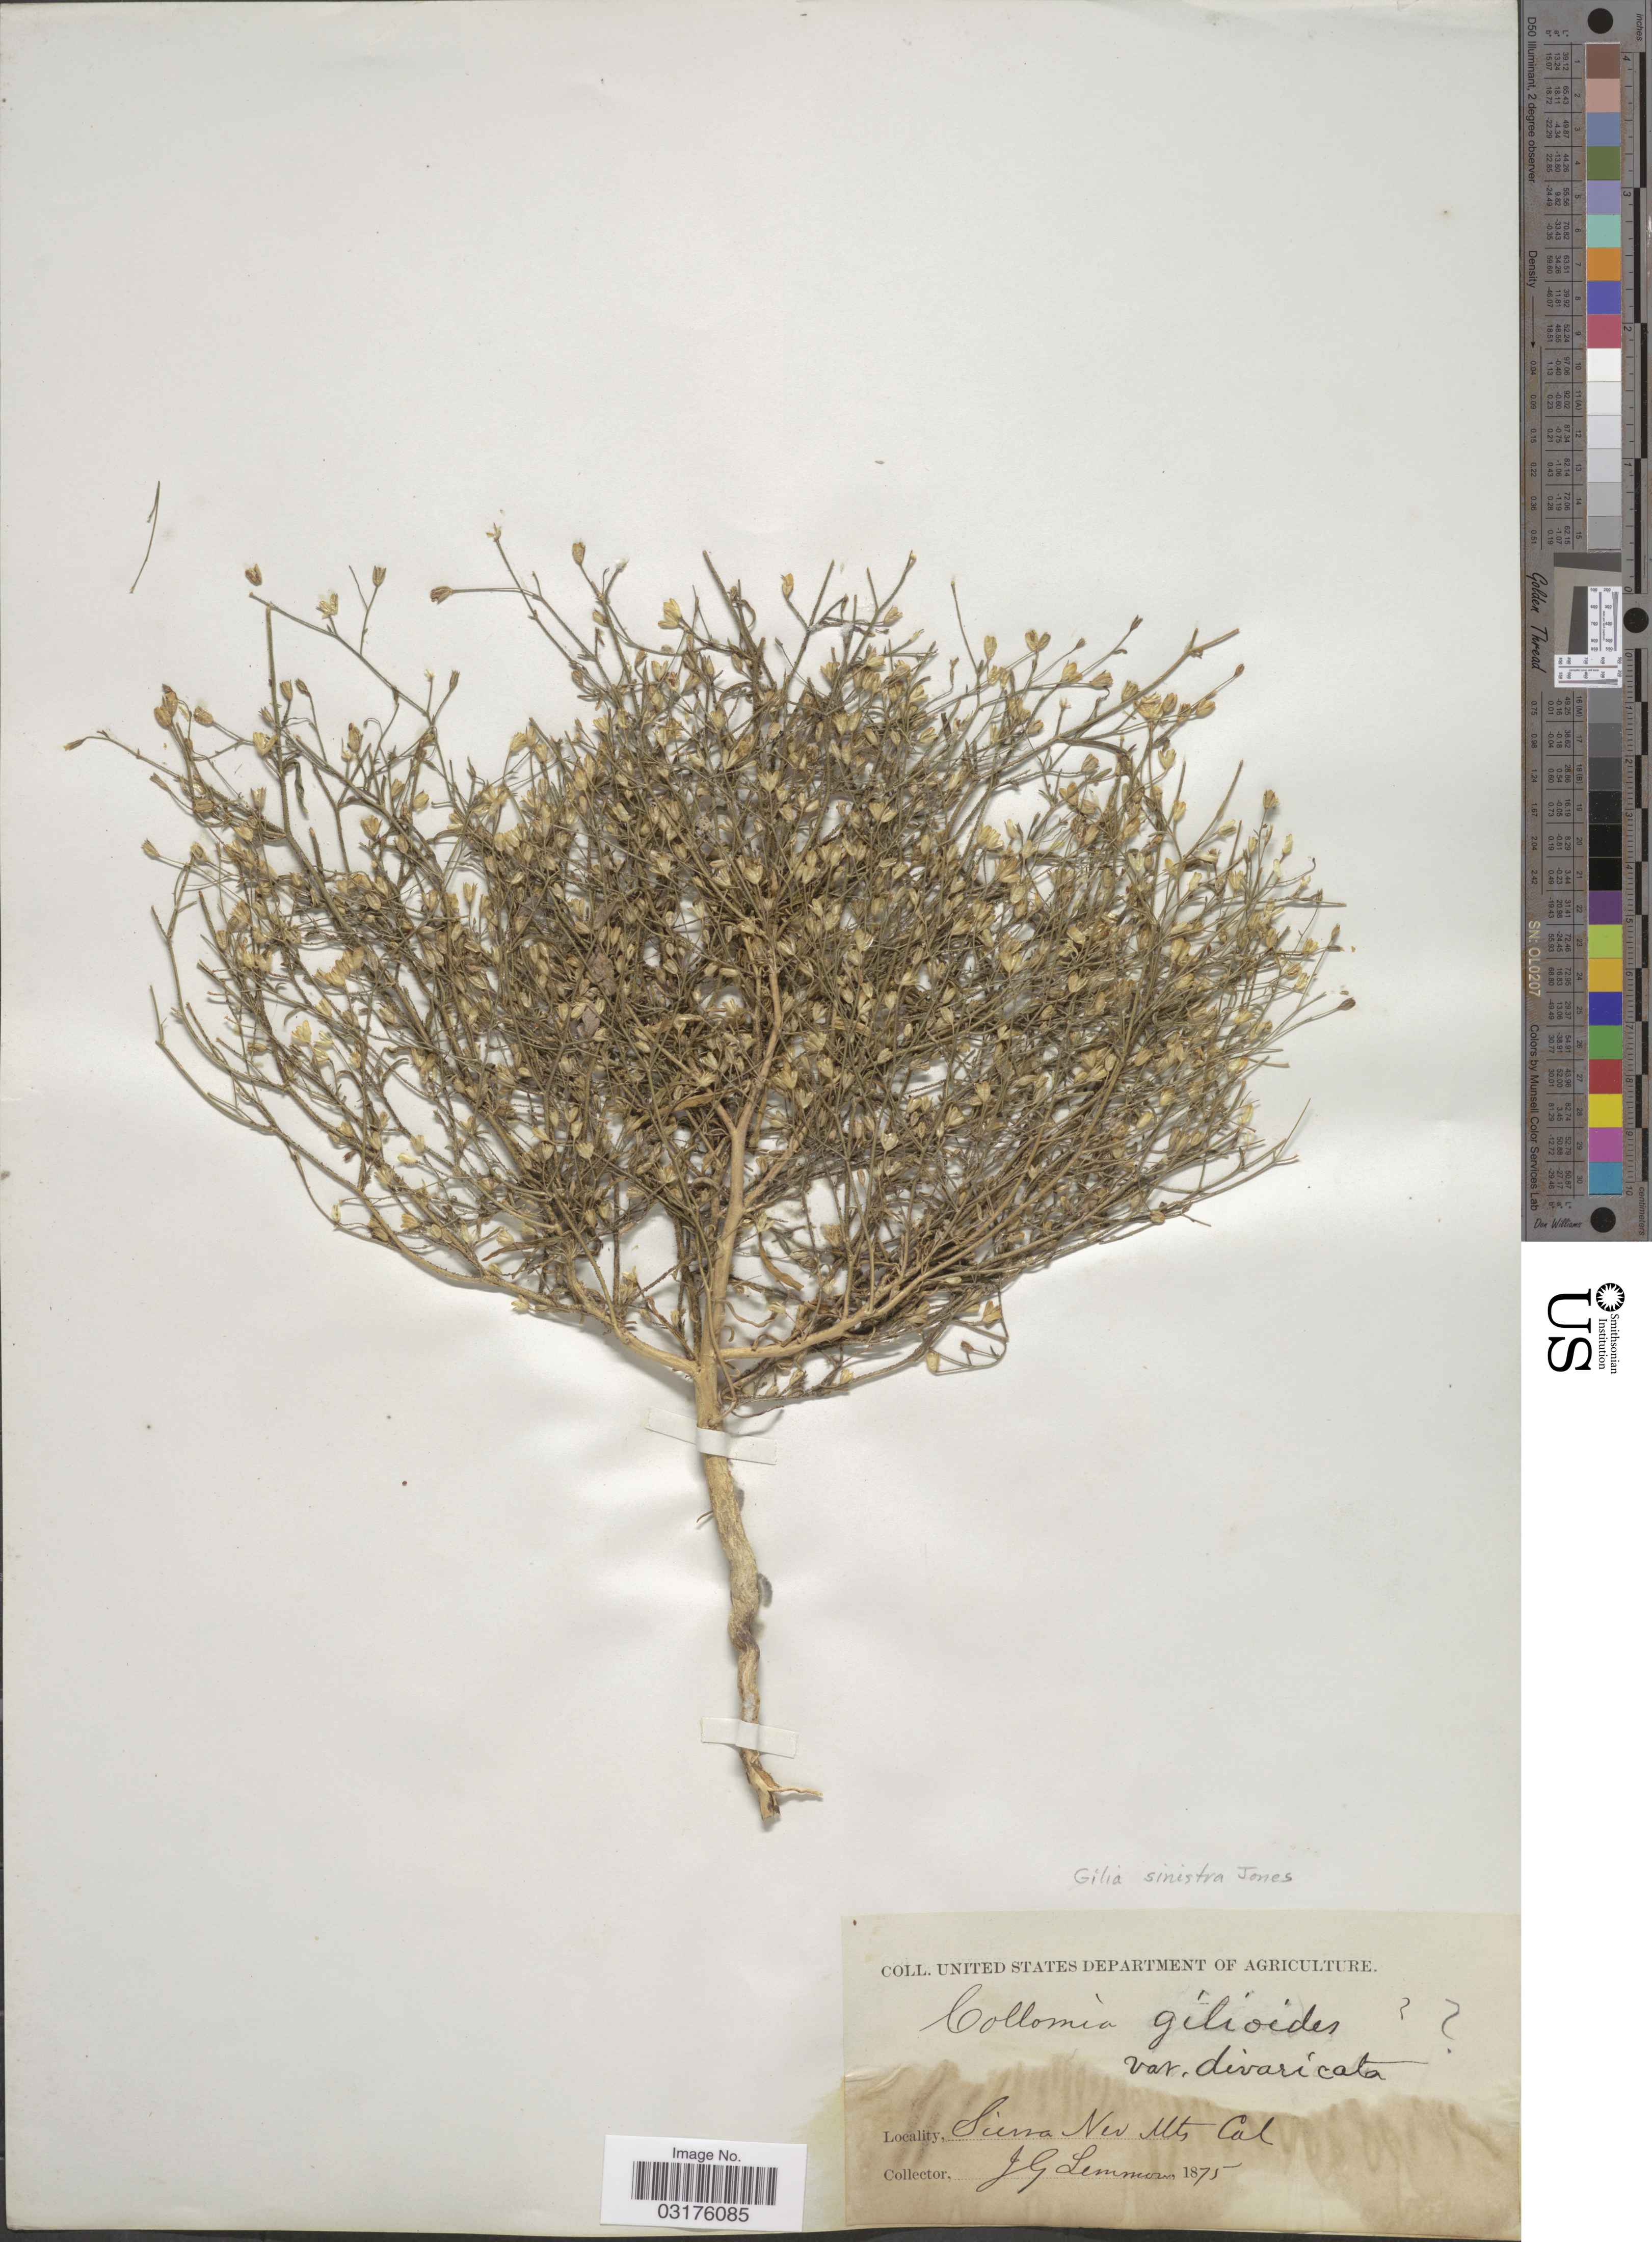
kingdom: Plantae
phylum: Tracheophyta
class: Magnoliopsida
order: Ericales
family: Polemoniaceae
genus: Navarretia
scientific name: Navarretia sinistra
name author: (M.E. Jones) L.A. Johnson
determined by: Strong, Mark T., (BOT), Smithsonian Institution - National Museum of Natural History (UNITED STATES)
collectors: J. Lemmon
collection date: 1875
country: United States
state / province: California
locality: Sierra Nev Mts., Cal.